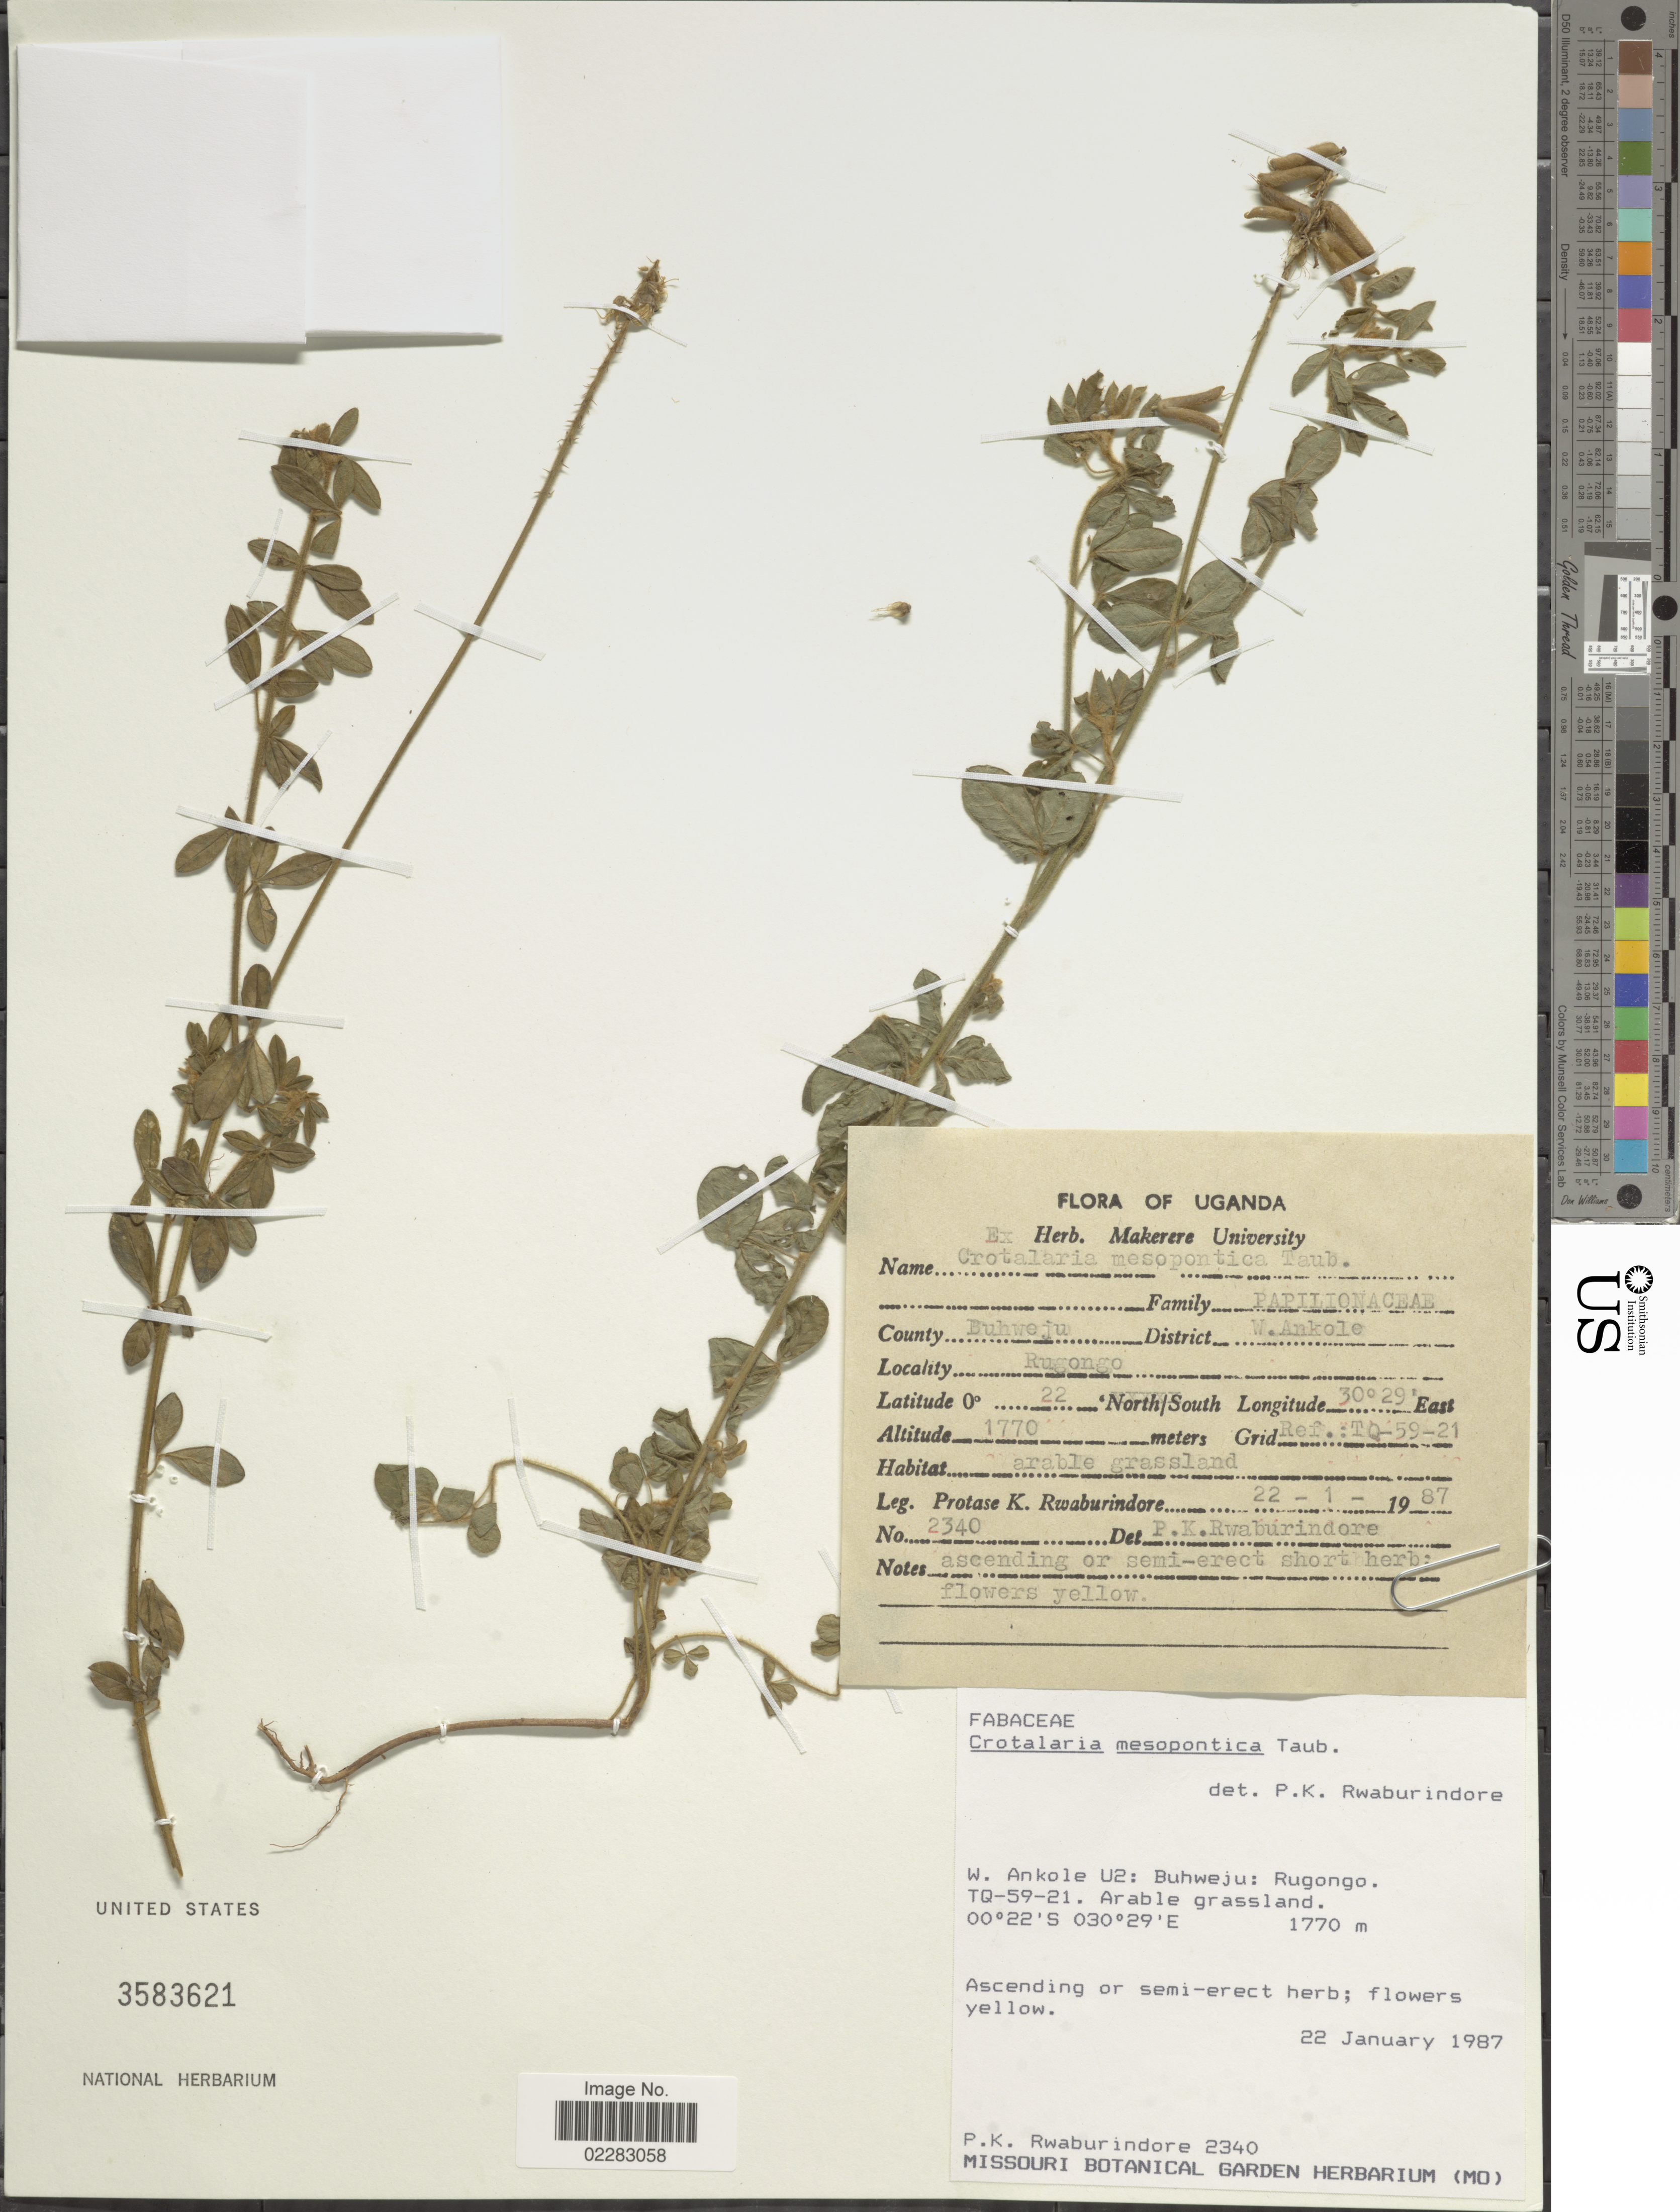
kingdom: Plantae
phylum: Tracheophyta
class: Magnoliopsida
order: Fabales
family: Fabaceae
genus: Crotalaria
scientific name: Crotalaria mesopontica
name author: Taub.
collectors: P. Rwaburindore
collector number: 2340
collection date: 1987-01-22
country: Uganda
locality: County Buhweju, District W. Ankole, Rugongo, TQ-59-21.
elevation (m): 1770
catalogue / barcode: US 3583621